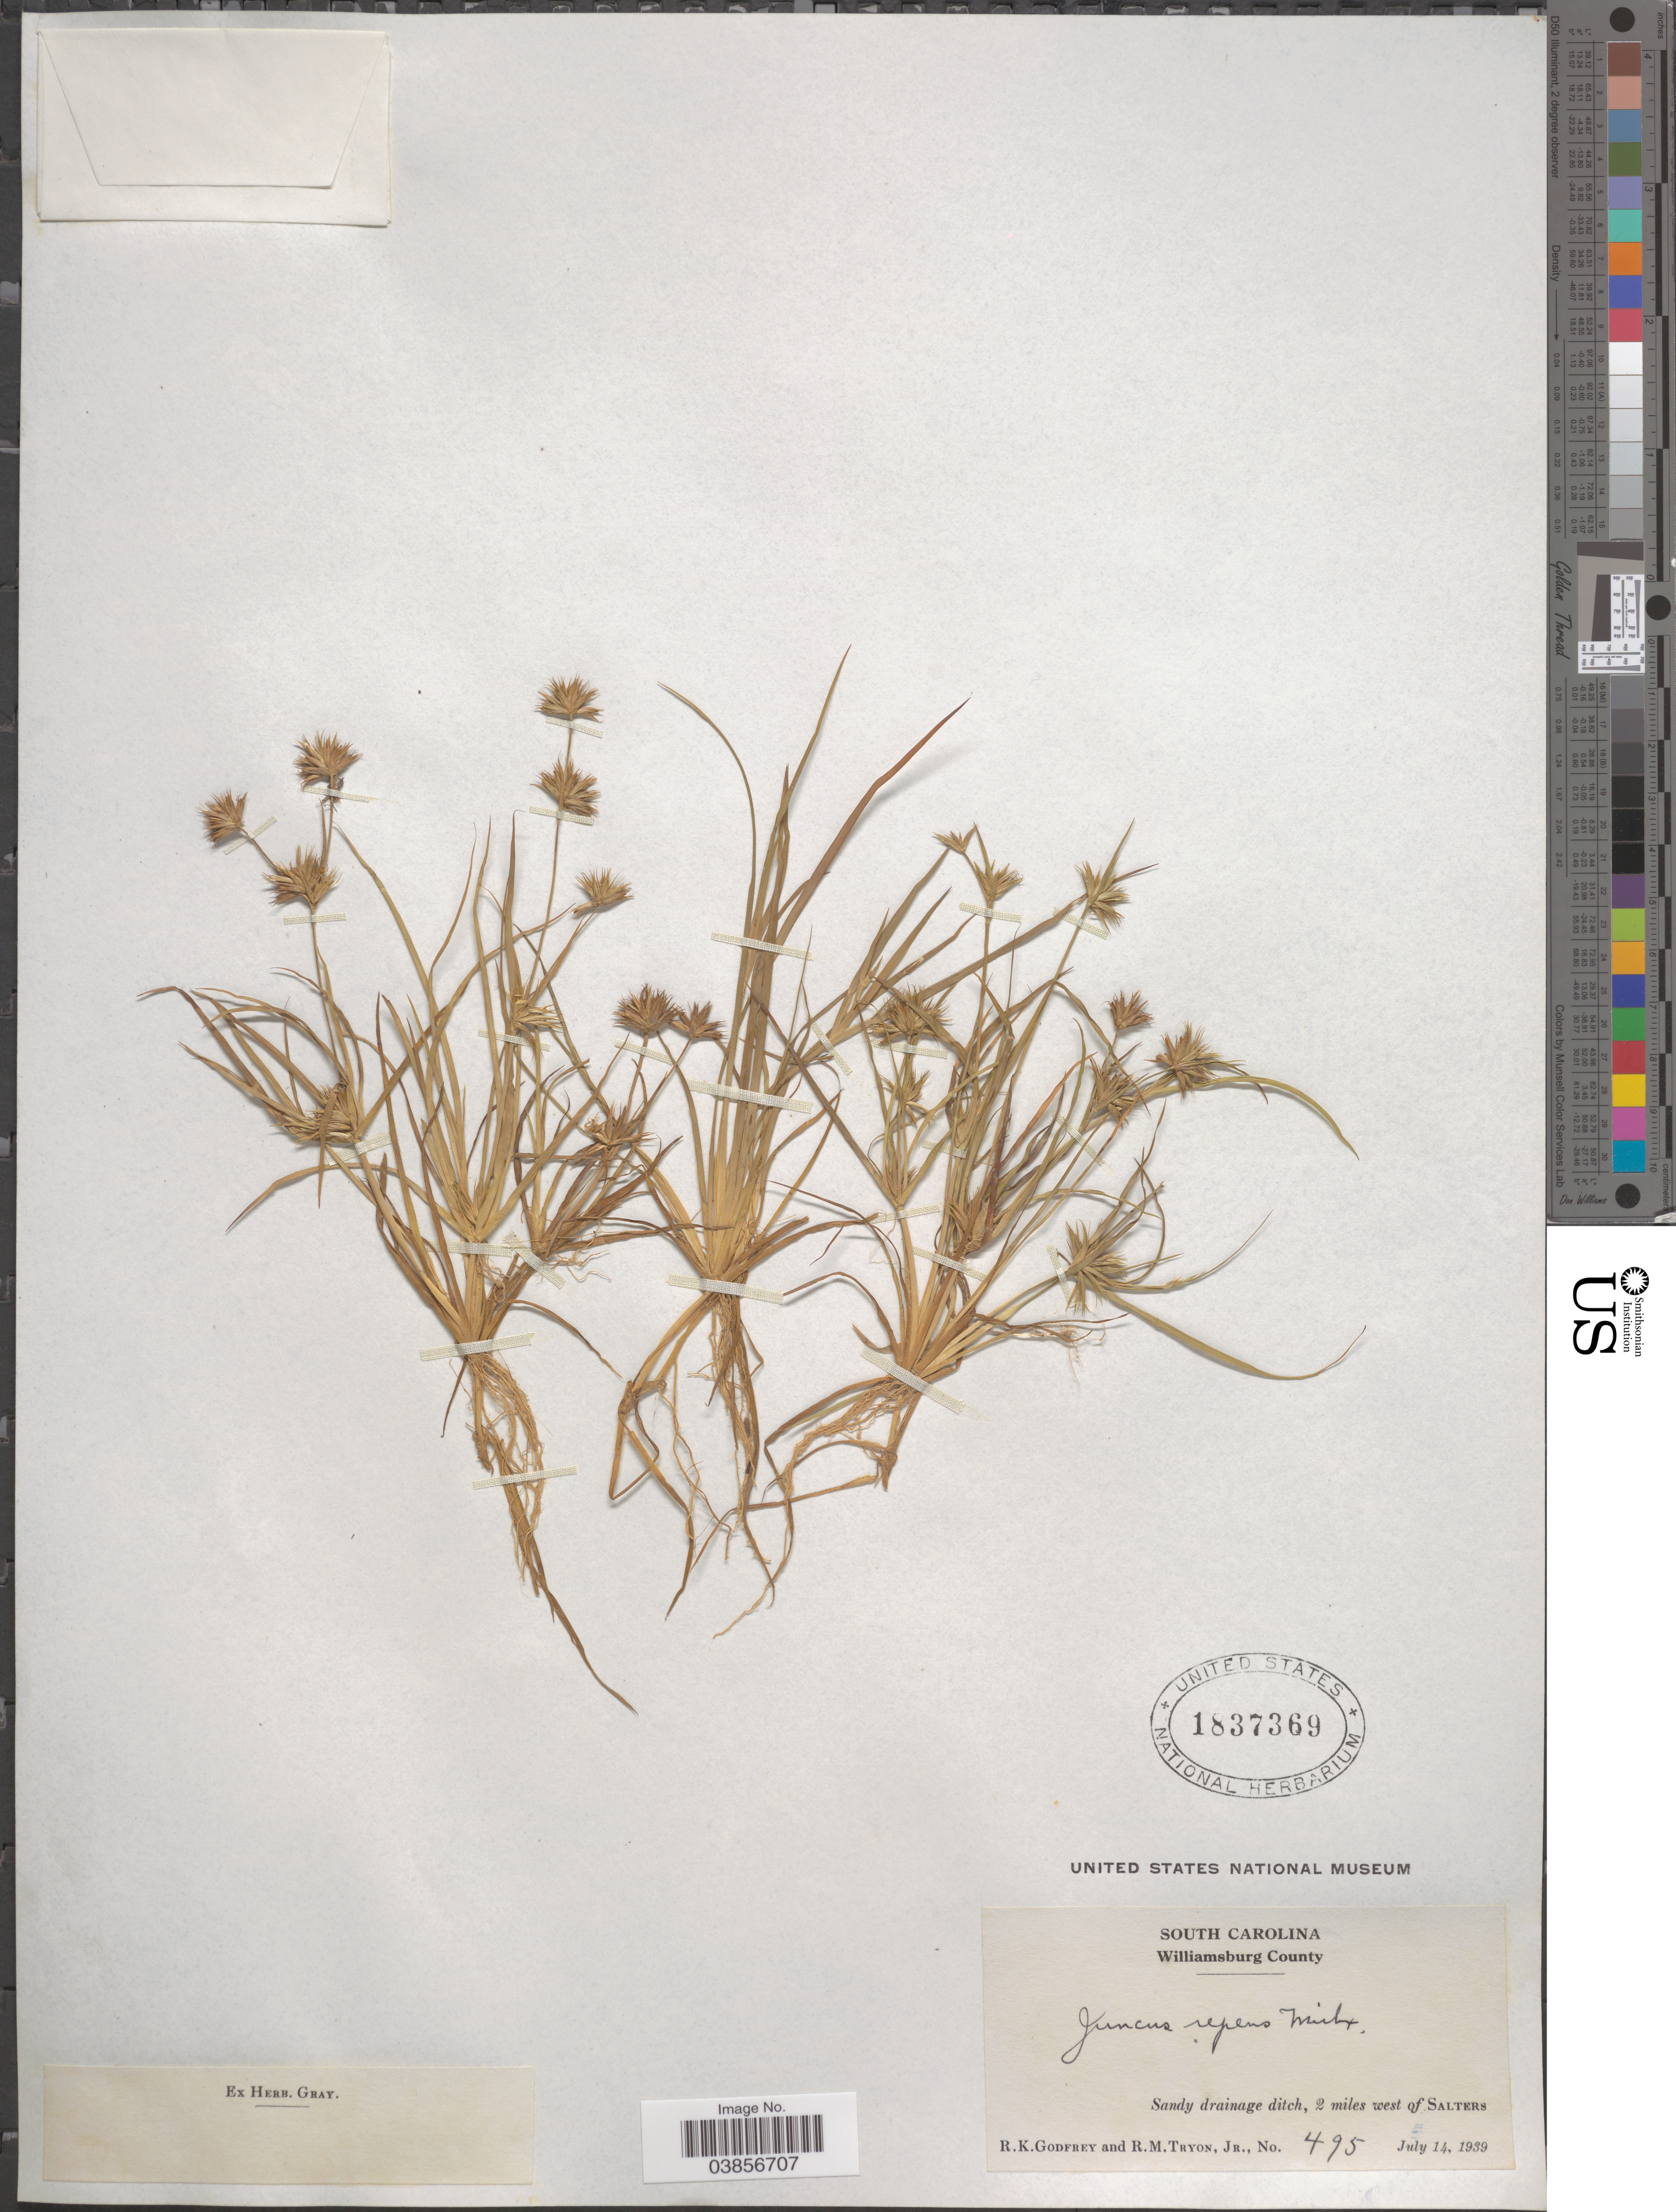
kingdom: Plantae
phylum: Tracheophyta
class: Liliopsida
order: Poales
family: Juncaceae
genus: Juncus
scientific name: Juncus repens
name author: Michx.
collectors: R. K. Godfrey & R. Tryon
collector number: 495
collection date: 1939-07-14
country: United States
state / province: South Carolina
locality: Williamsburg County. 2 miles west of Salters.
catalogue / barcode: US 1837369